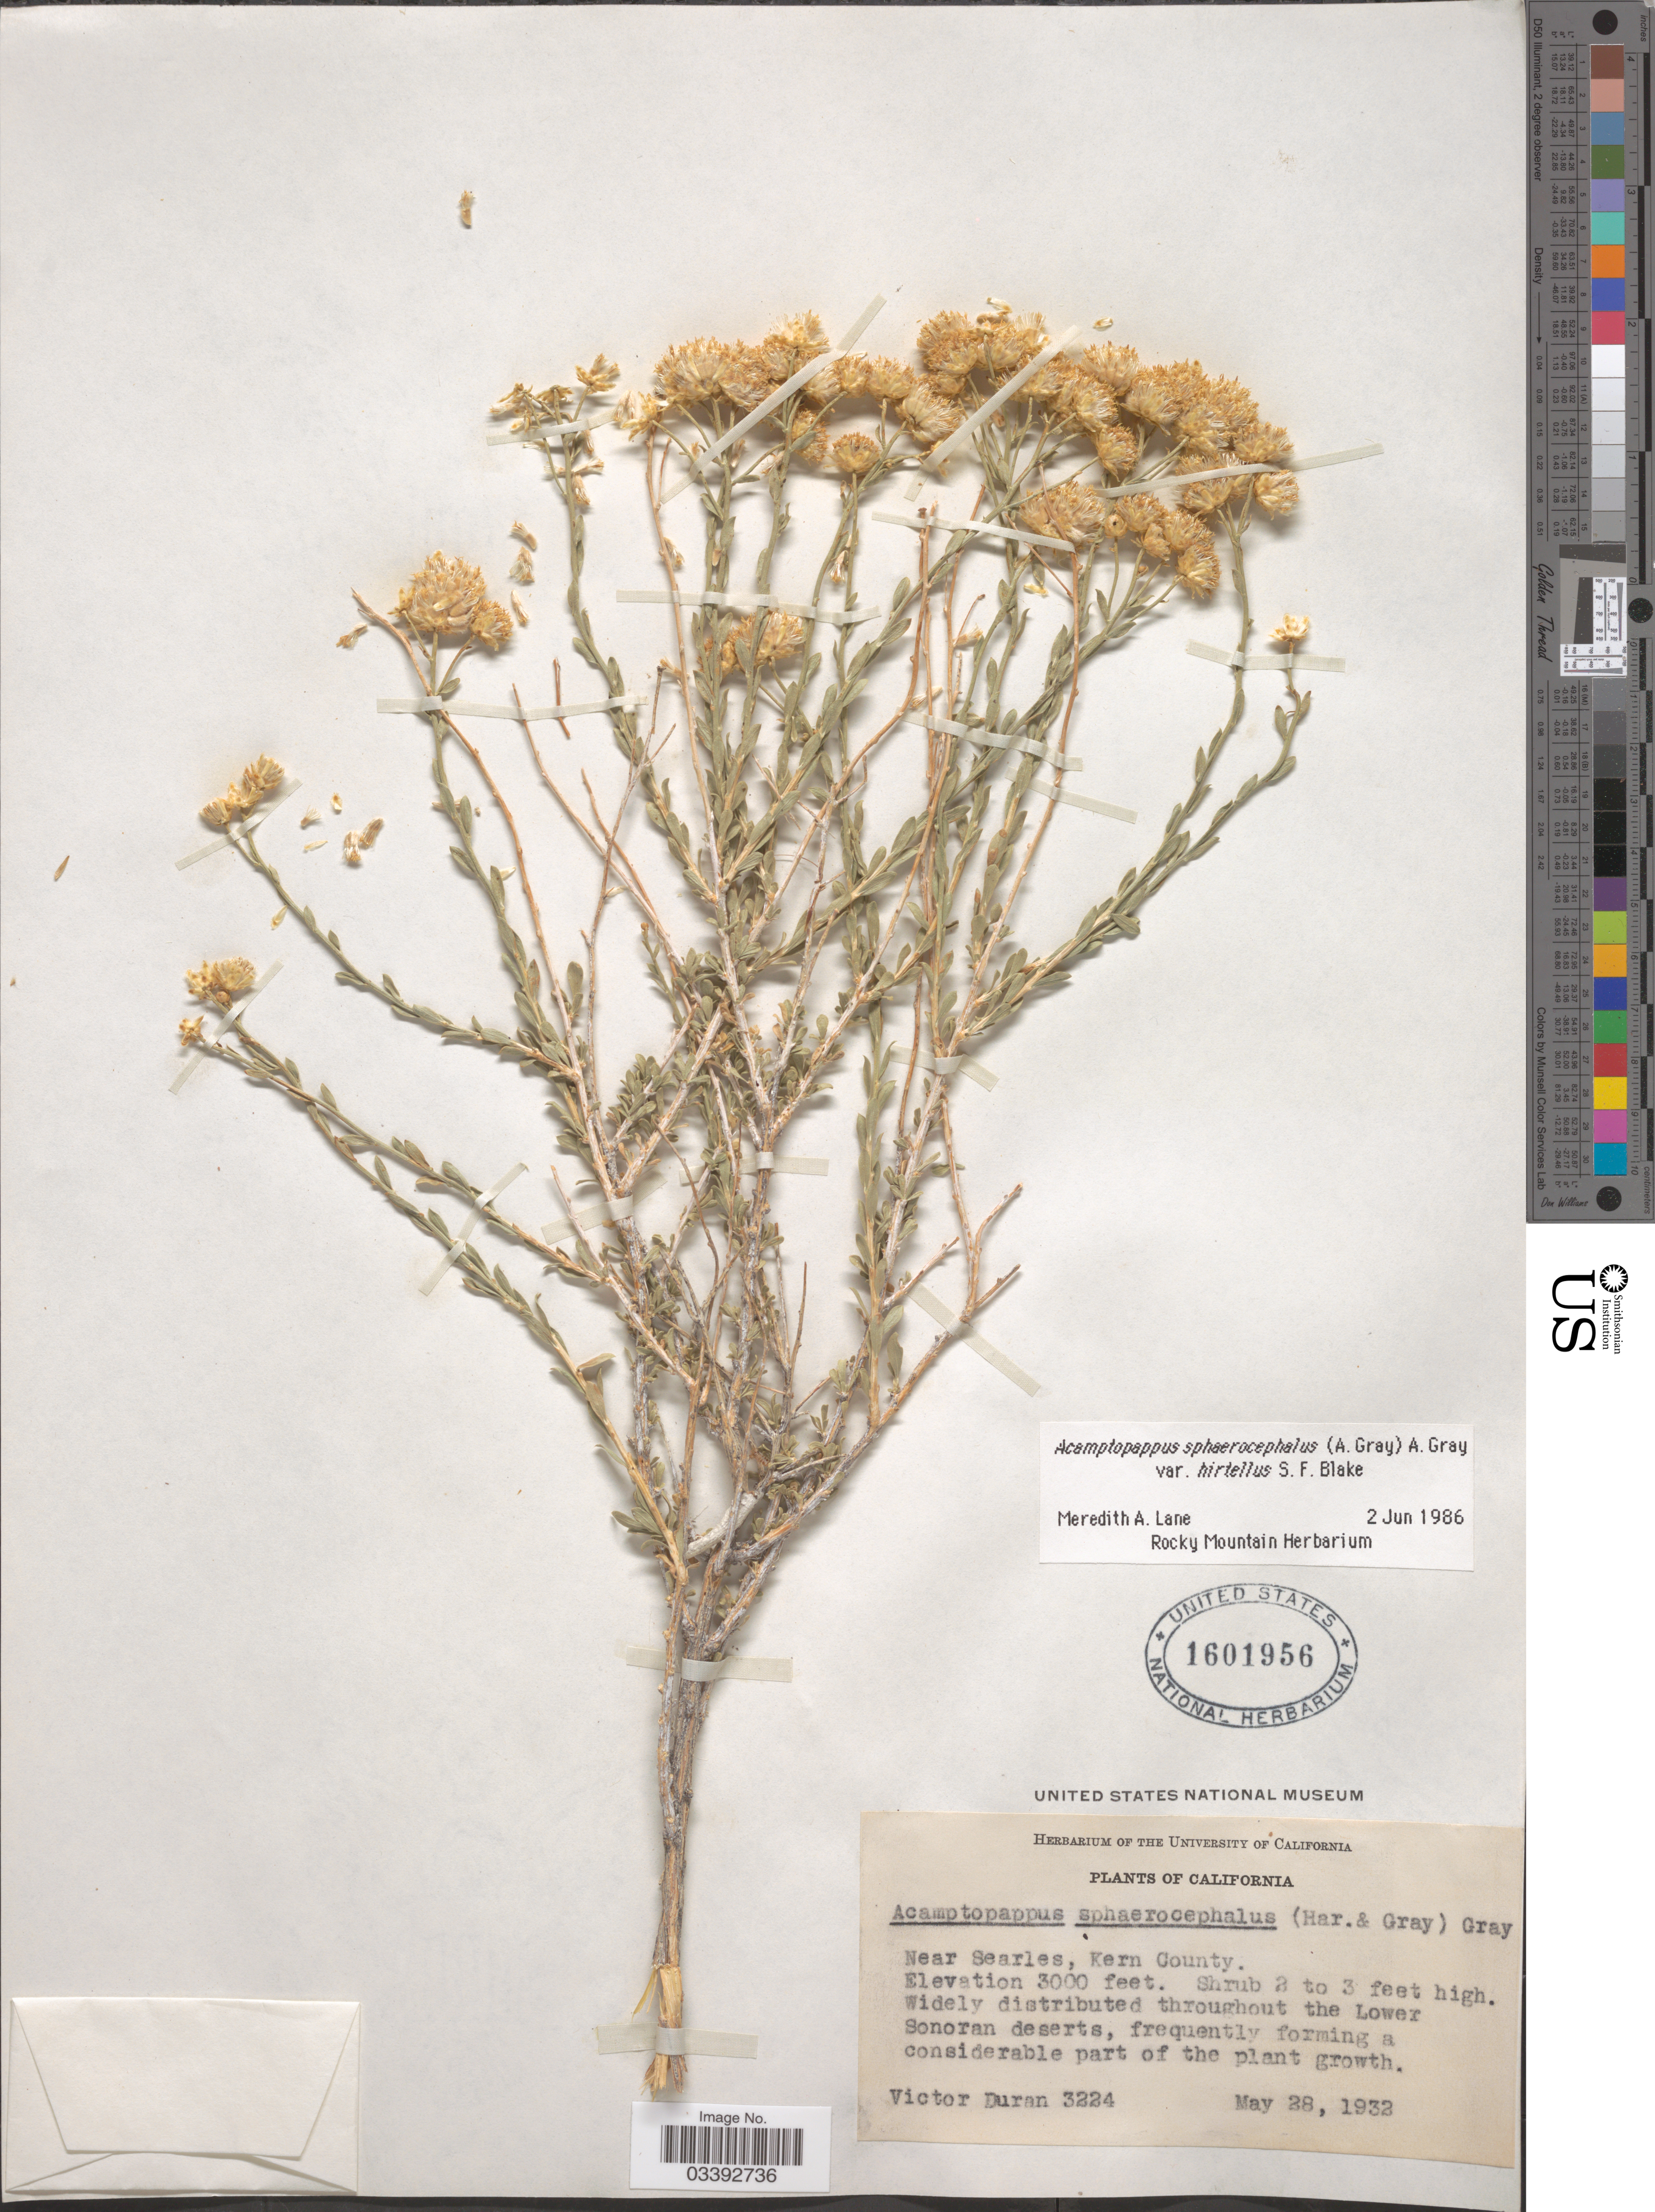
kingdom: Plantae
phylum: Tracheophyta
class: Magnoliopsida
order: Asterales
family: Asteraceae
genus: Acamptopappus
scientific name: Acamptopappus sphaerocephalus var. hirtellus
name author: S.F. Blake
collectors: V. Duran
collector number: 3224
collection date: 1932-05-28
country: United States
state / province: California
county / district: Kern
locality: Near Searles, Kern County.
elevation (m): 914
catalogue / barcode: US 1601956